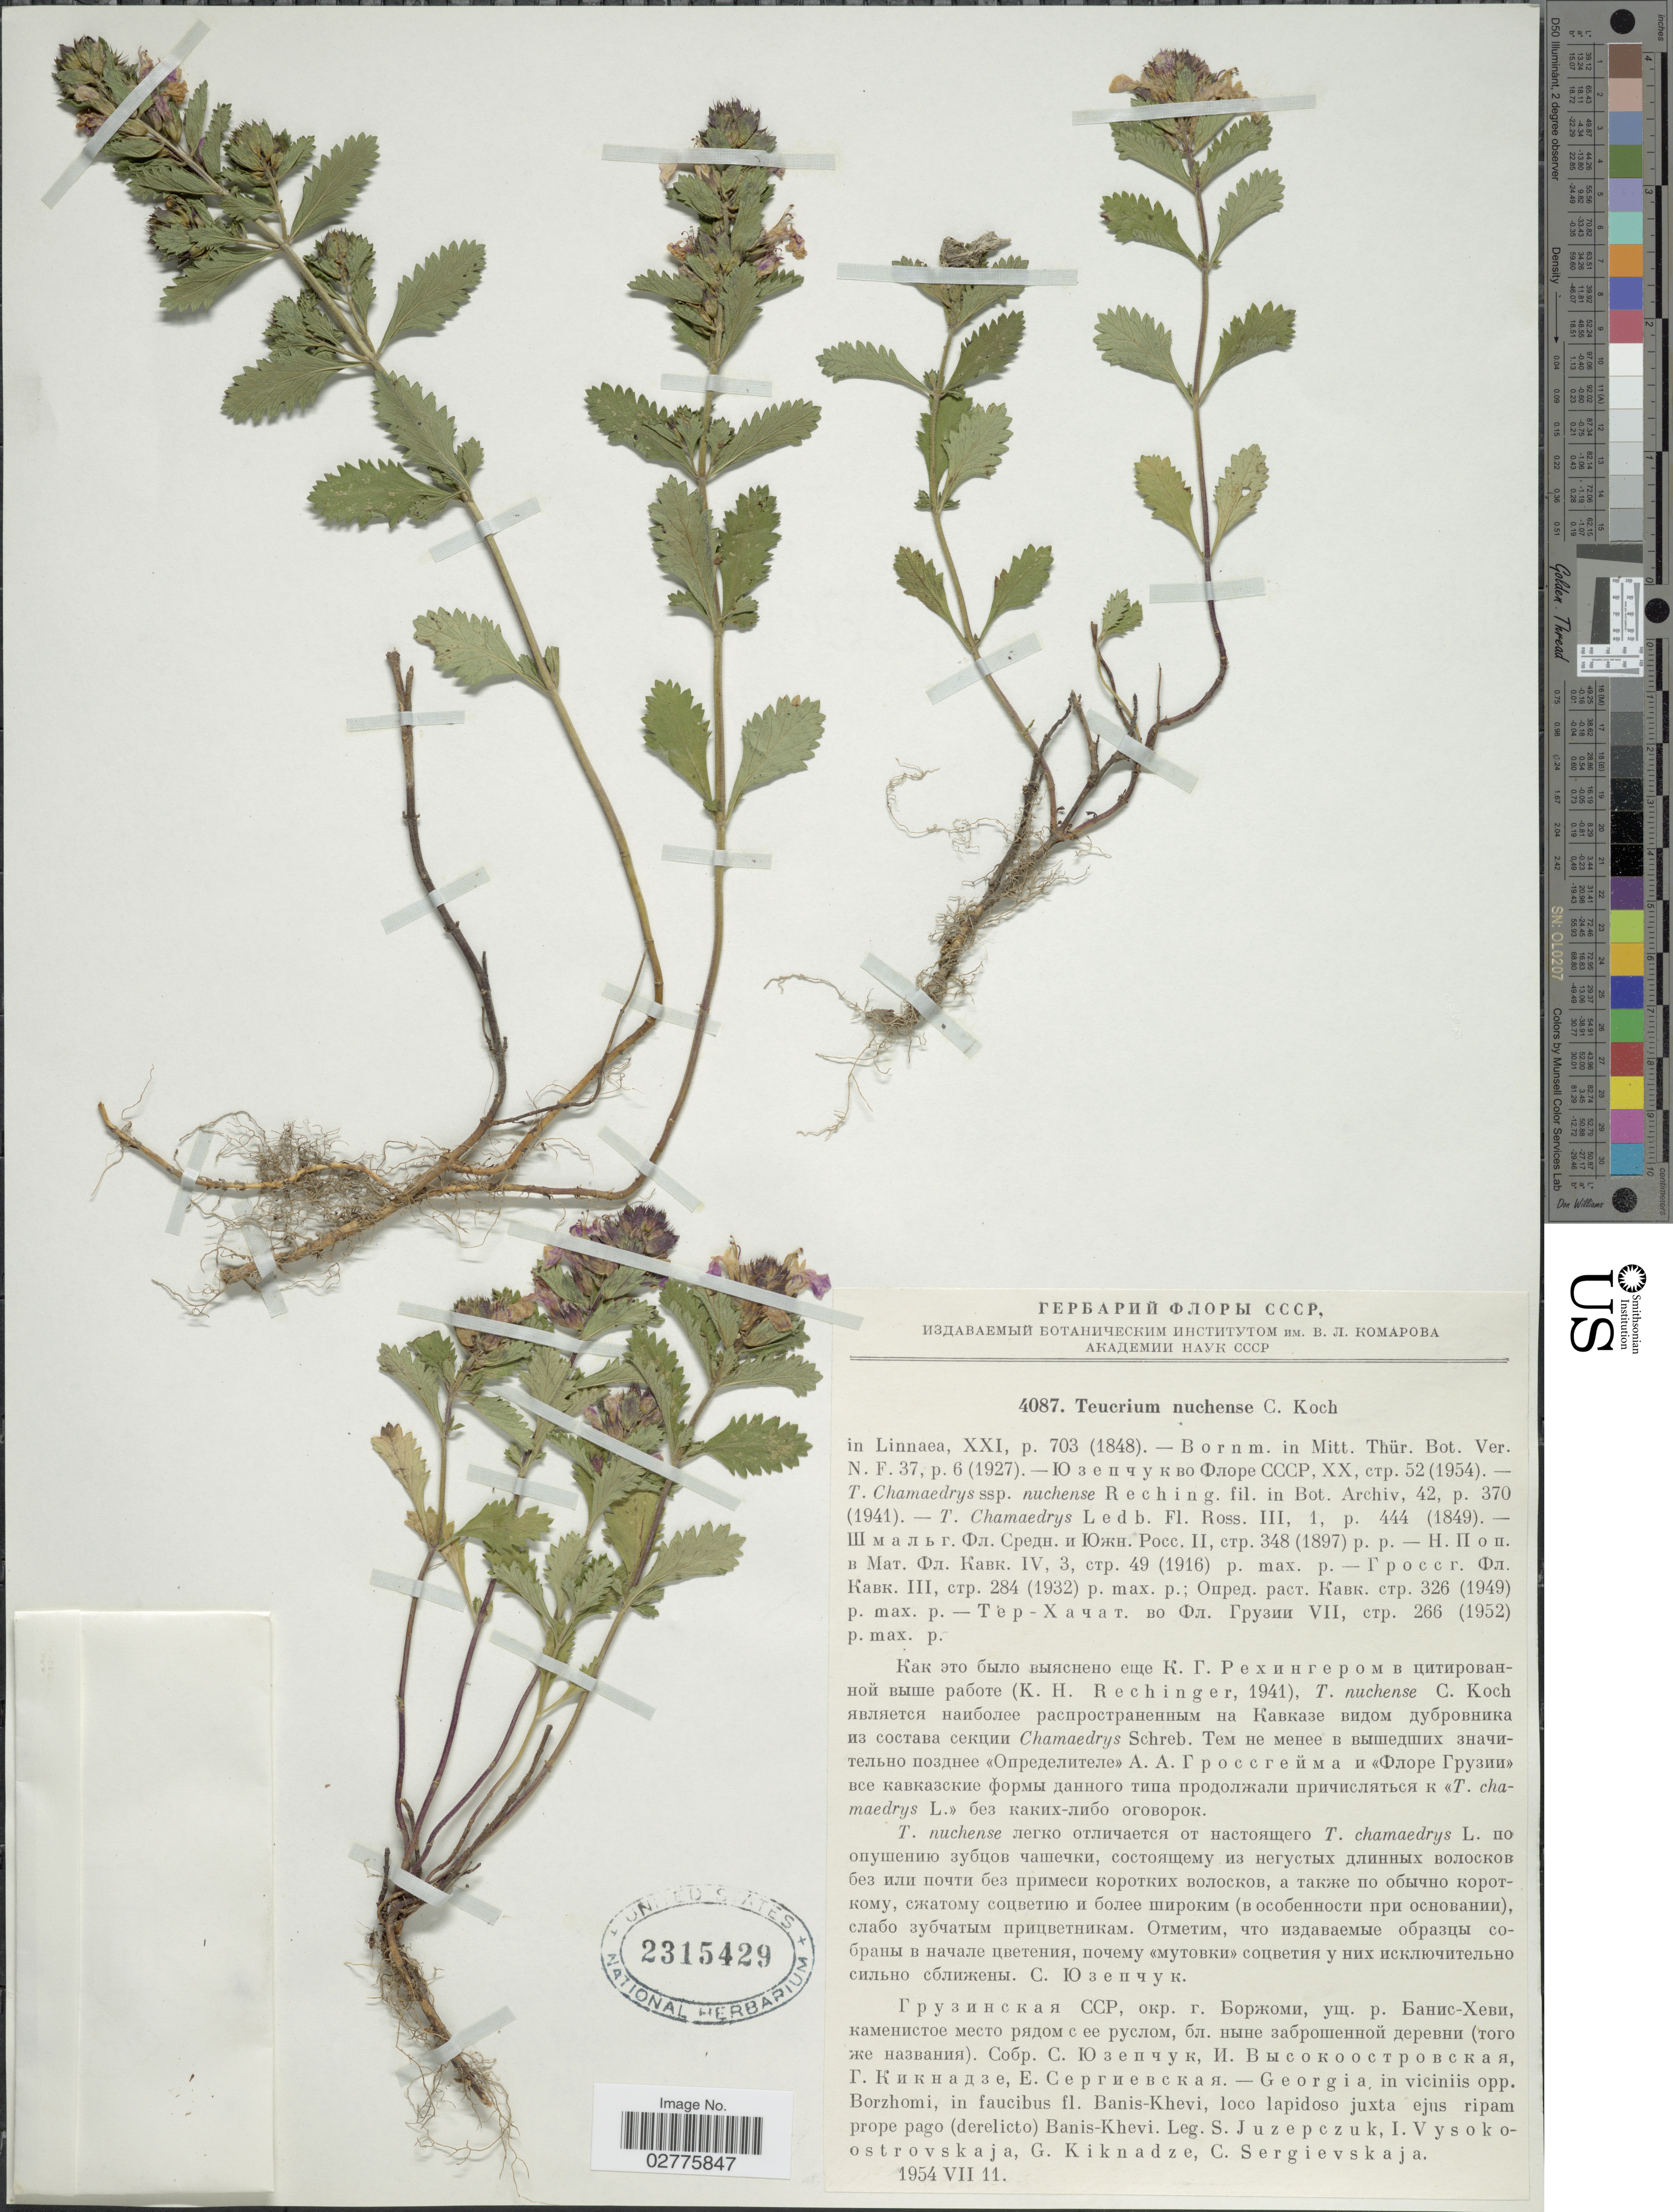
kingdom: Plantae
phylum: Tracheophyta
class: Magnoliopsida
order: Lamiales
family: Lamiaceae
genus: Teucrium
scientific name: Teucrium nuchense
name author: C. Koch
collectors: S. Juzepczi, I. Vysokoostrovskaja, G. Kiknadze & C. Sergievskaja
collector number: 4087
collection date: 1954-07-11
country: Georgia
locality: Georgia in viciniis opp. Borzhomi, in faucibus fl. Banis-Khevi, loco lapidoso juxta ejus ripam prope pago (derelicto) Banis-Khevi.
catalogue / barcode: US 2315429